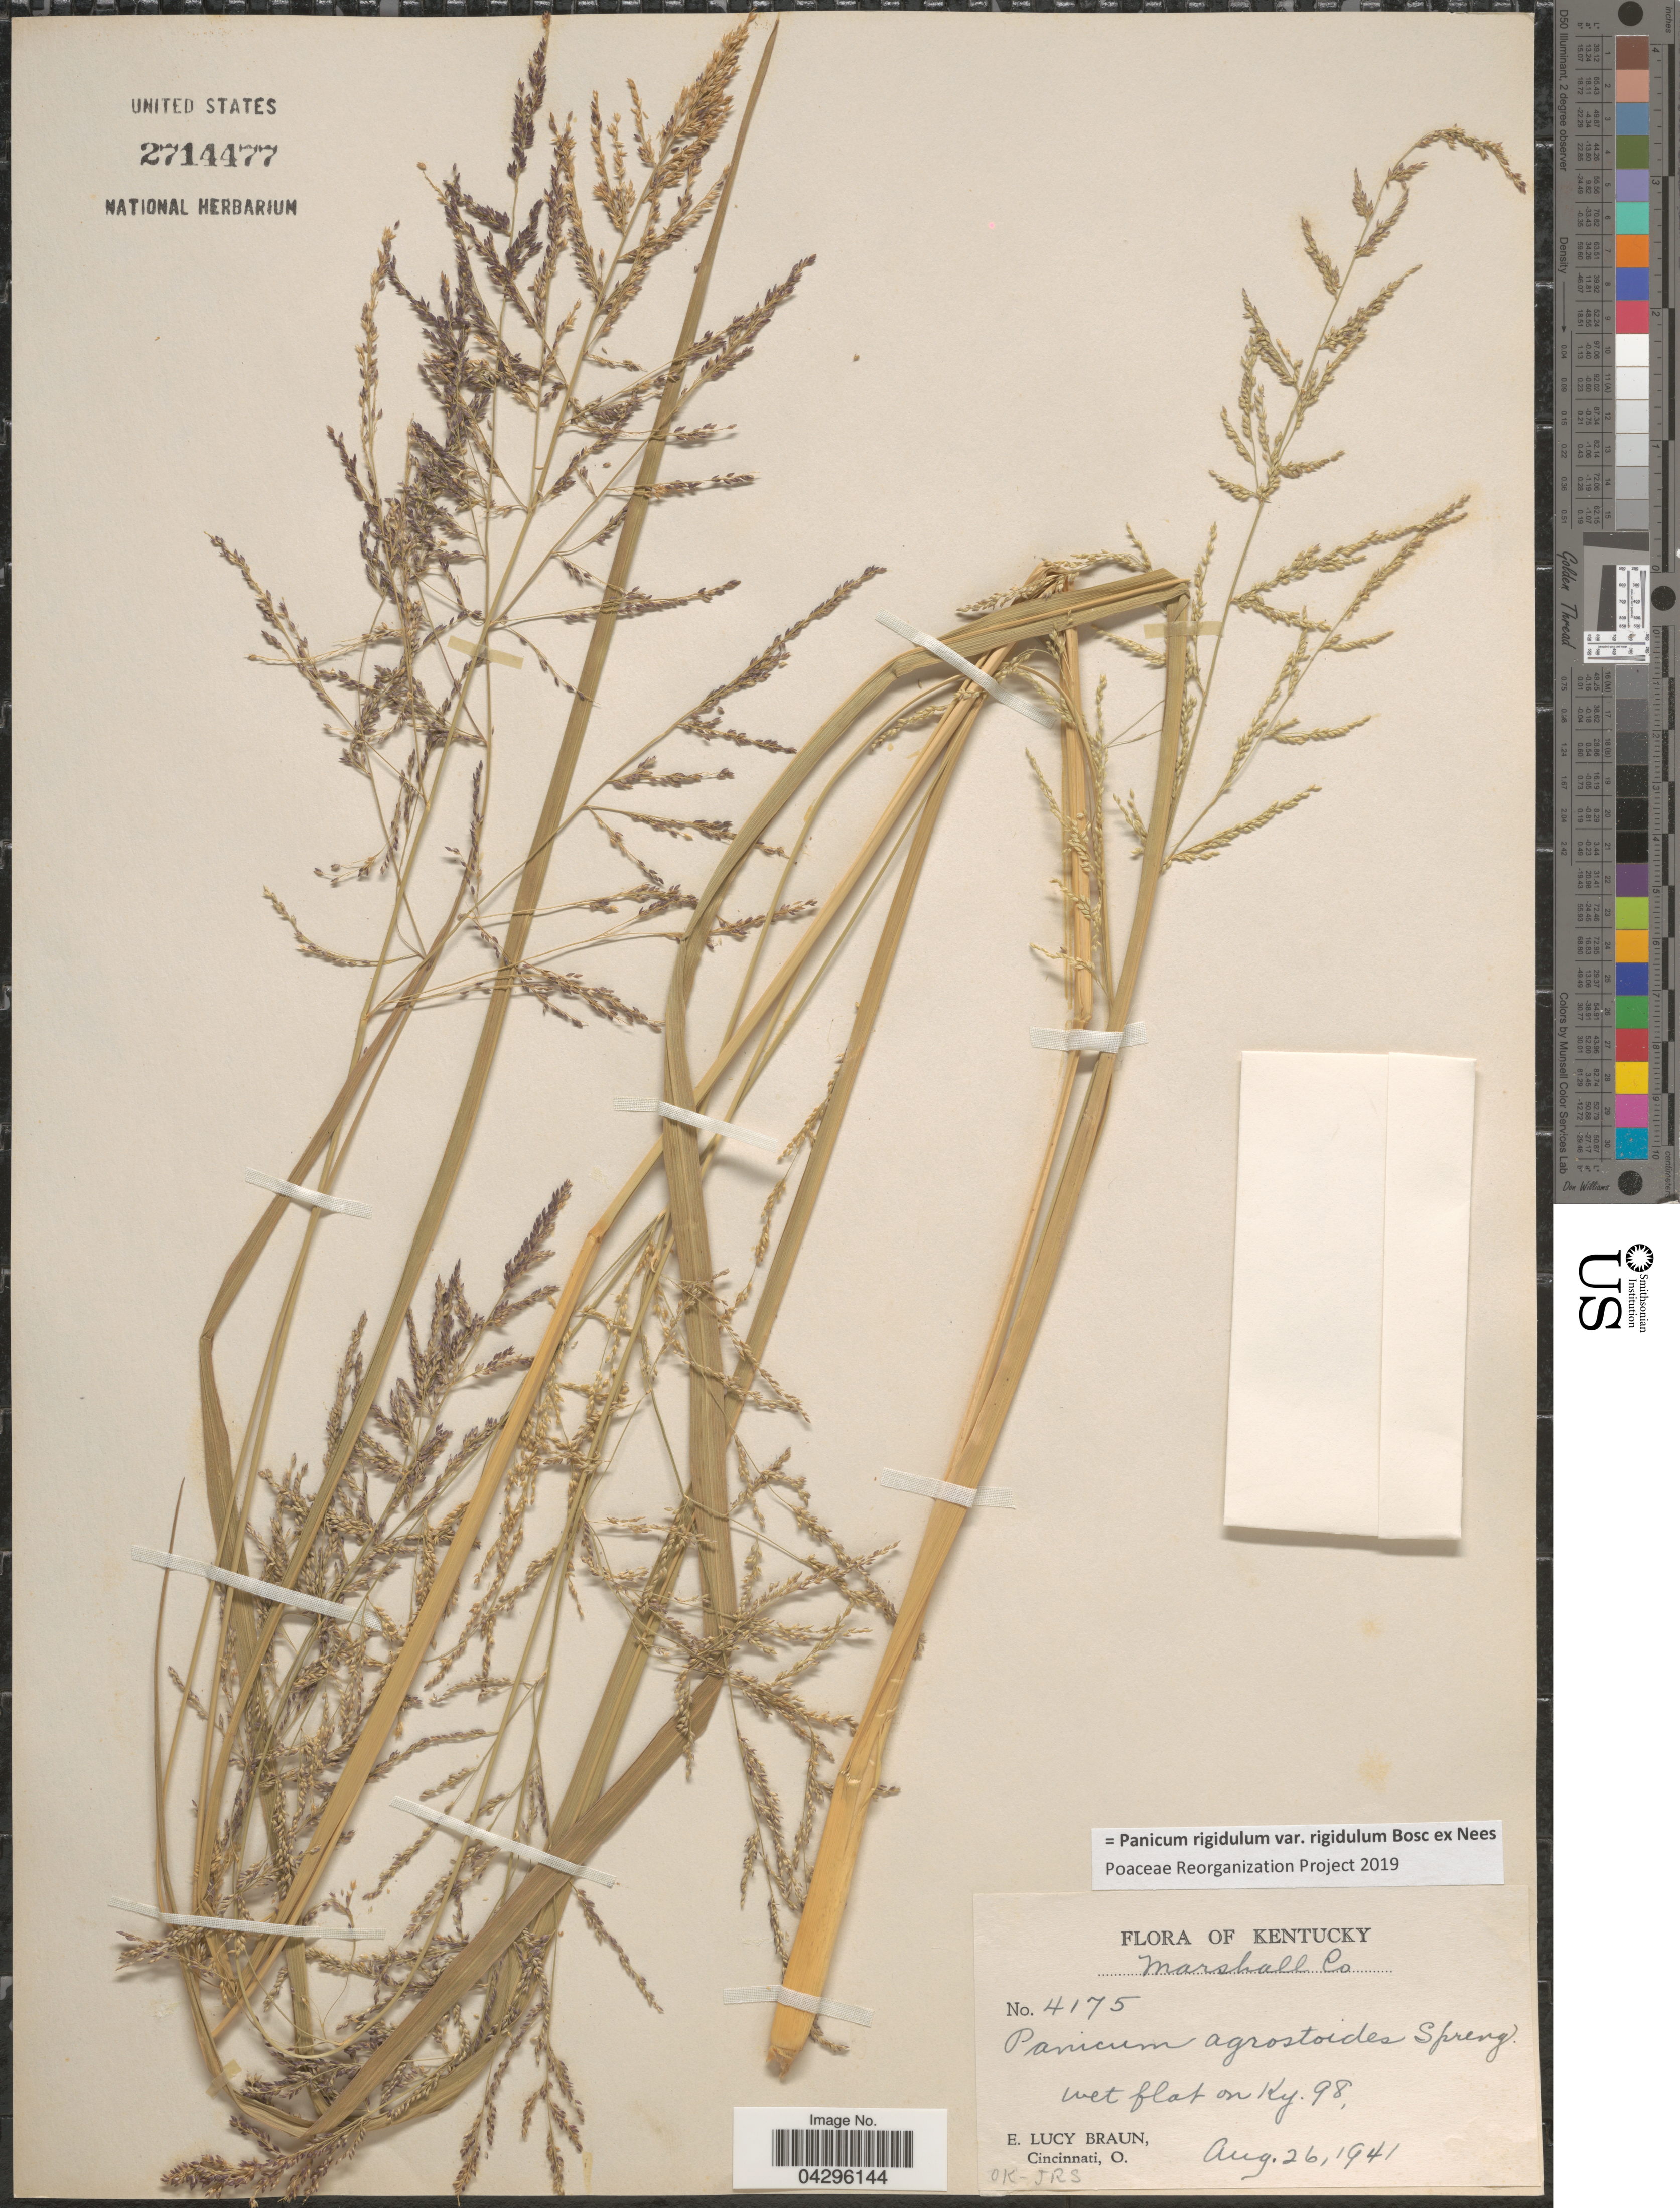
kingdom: Plantae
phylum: Tracheophyta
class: Liliopsida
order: Poales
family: Poaceae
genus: Panicum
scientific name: Panicum rigidulum var. rigidulum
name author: Bosc ex Nees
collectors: E. L. Braun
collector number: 4175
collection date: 1941-08-26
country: United States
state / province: Kentucky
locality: Marshall Co. Wet flat on Ky. 98.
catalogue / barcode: US 2714477